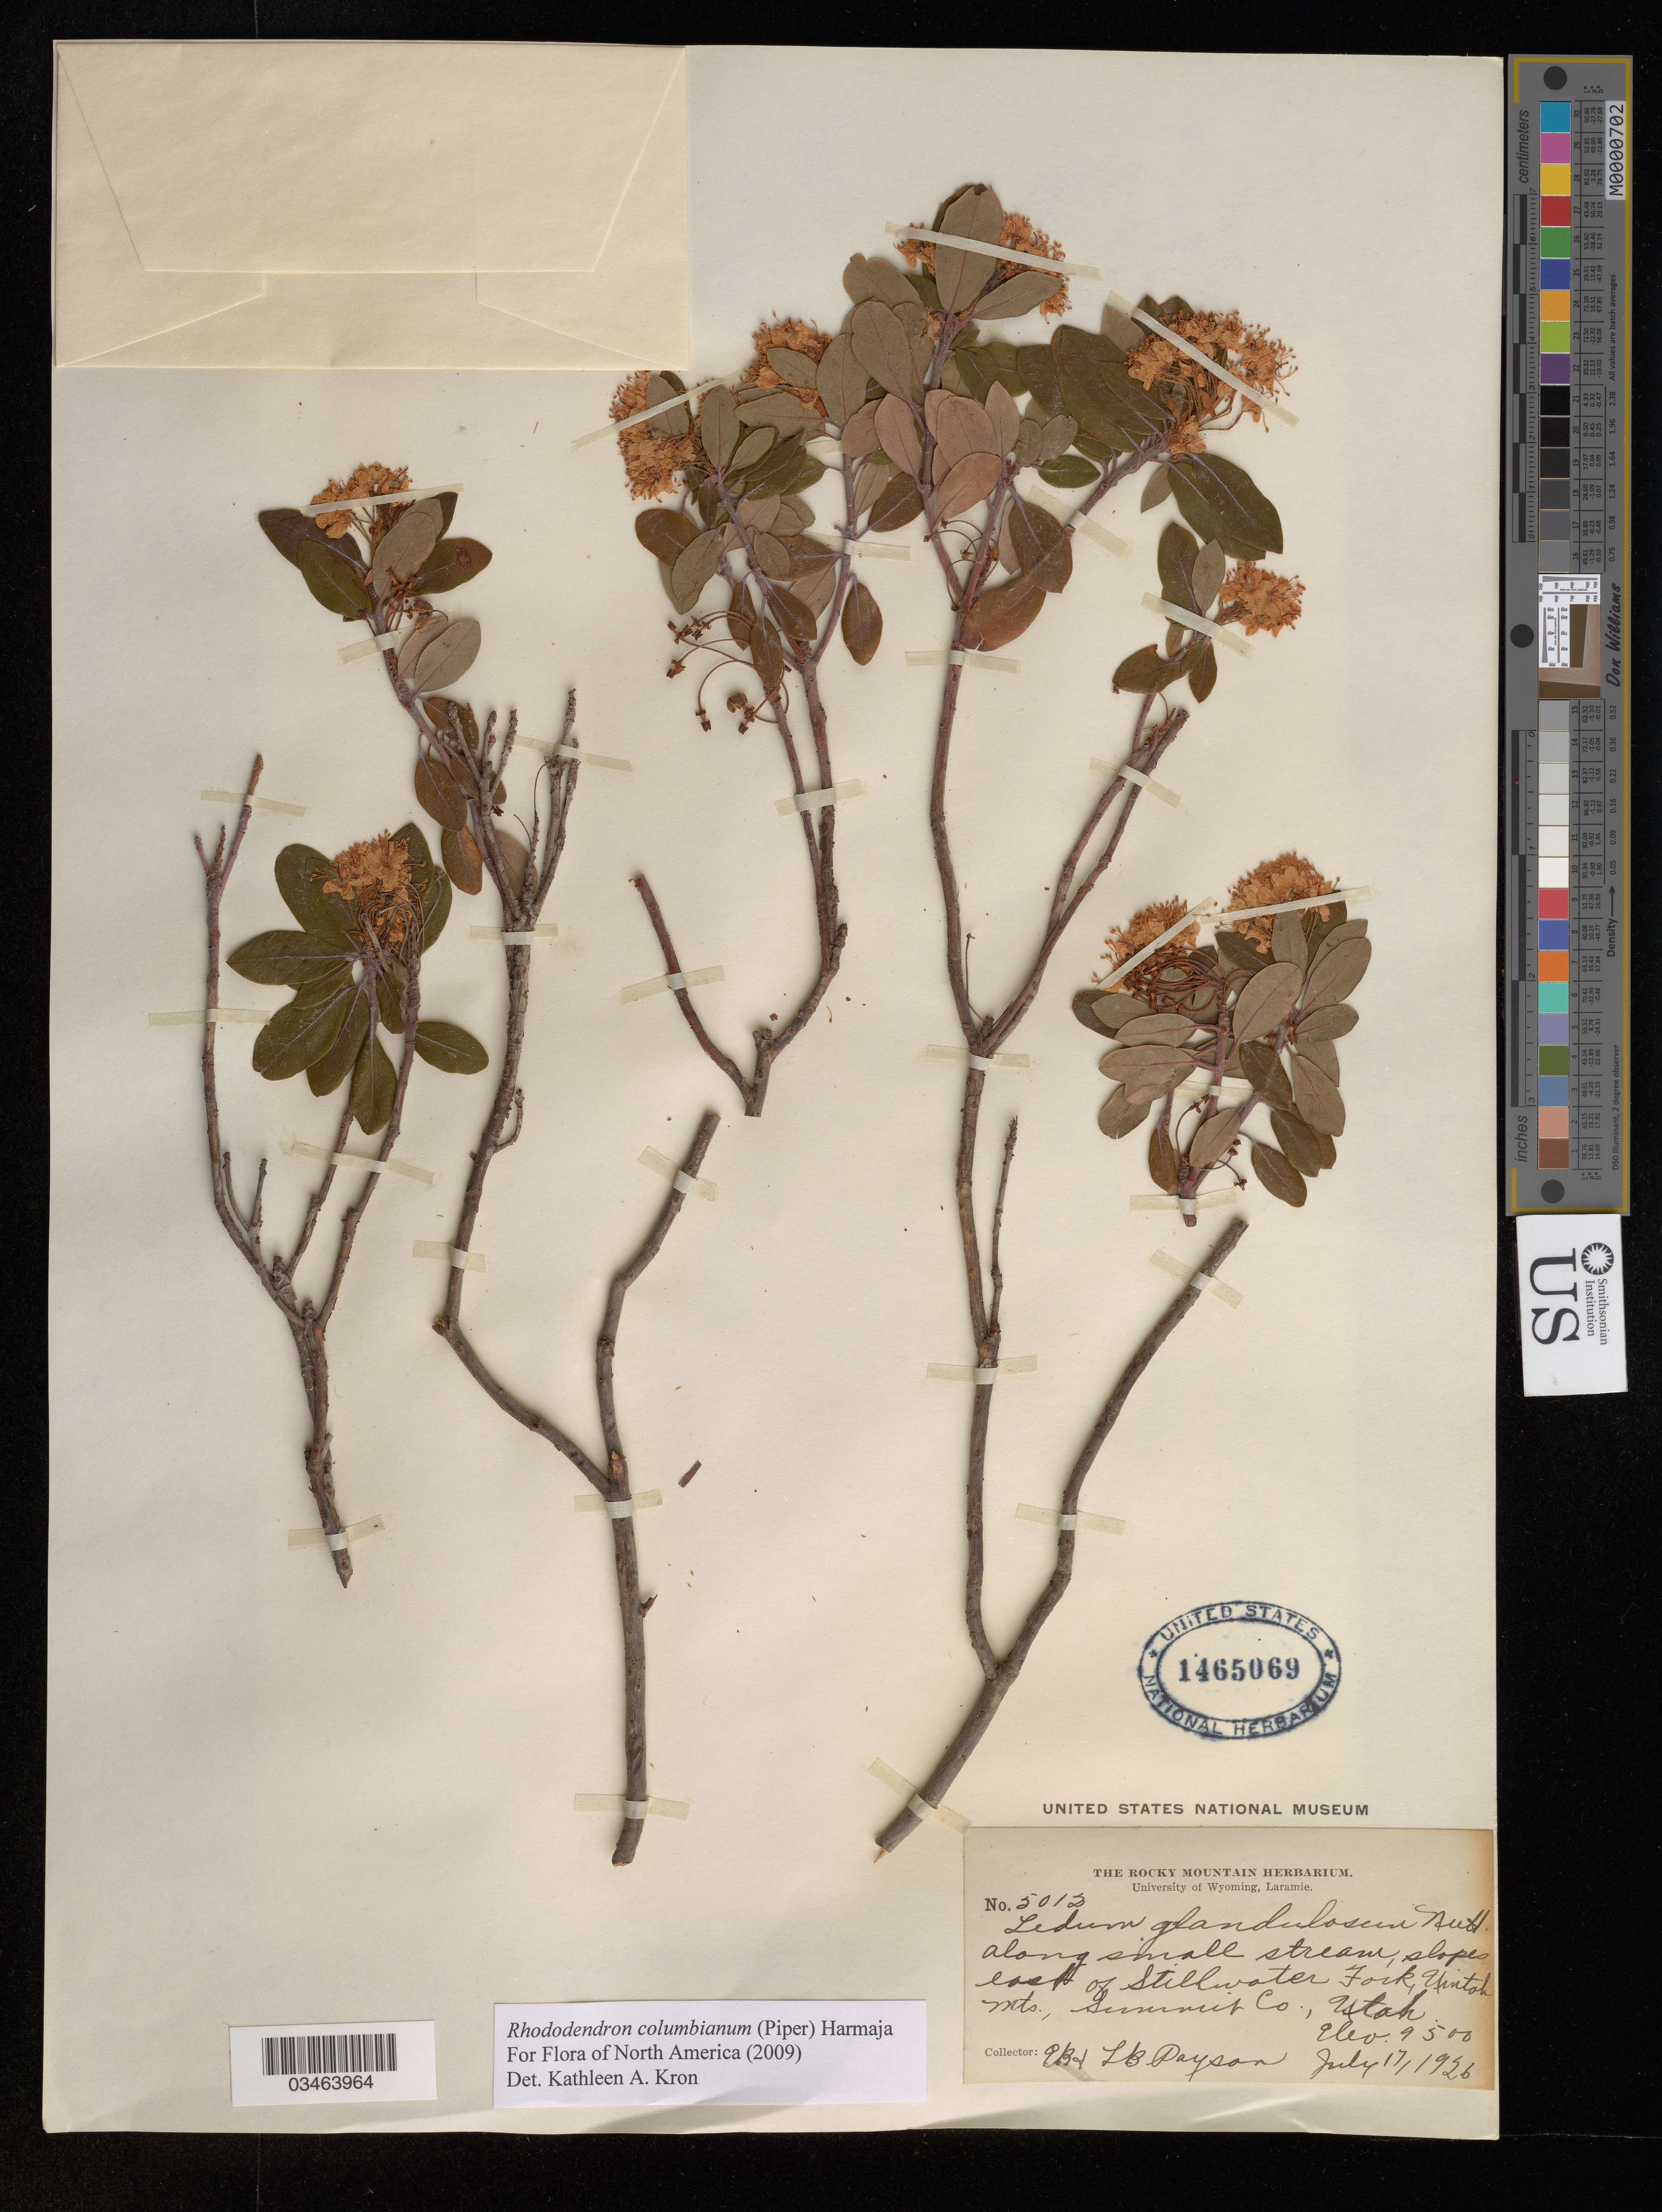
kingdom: Plantae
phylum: Tracheophyta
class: Magnoliopsida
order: Ericales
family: Ericaceae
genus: Rhododendron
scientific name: Rhododendron columbianum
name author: (Piper) Harmaja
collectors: E. B. Payson & L. Payson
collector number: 5013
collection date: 1926-07-17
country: United States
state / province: Utah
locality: Along small stream, slopes east of Stillwater Fork, Uintah Mts., Summit Co.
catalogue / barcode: US 1465069